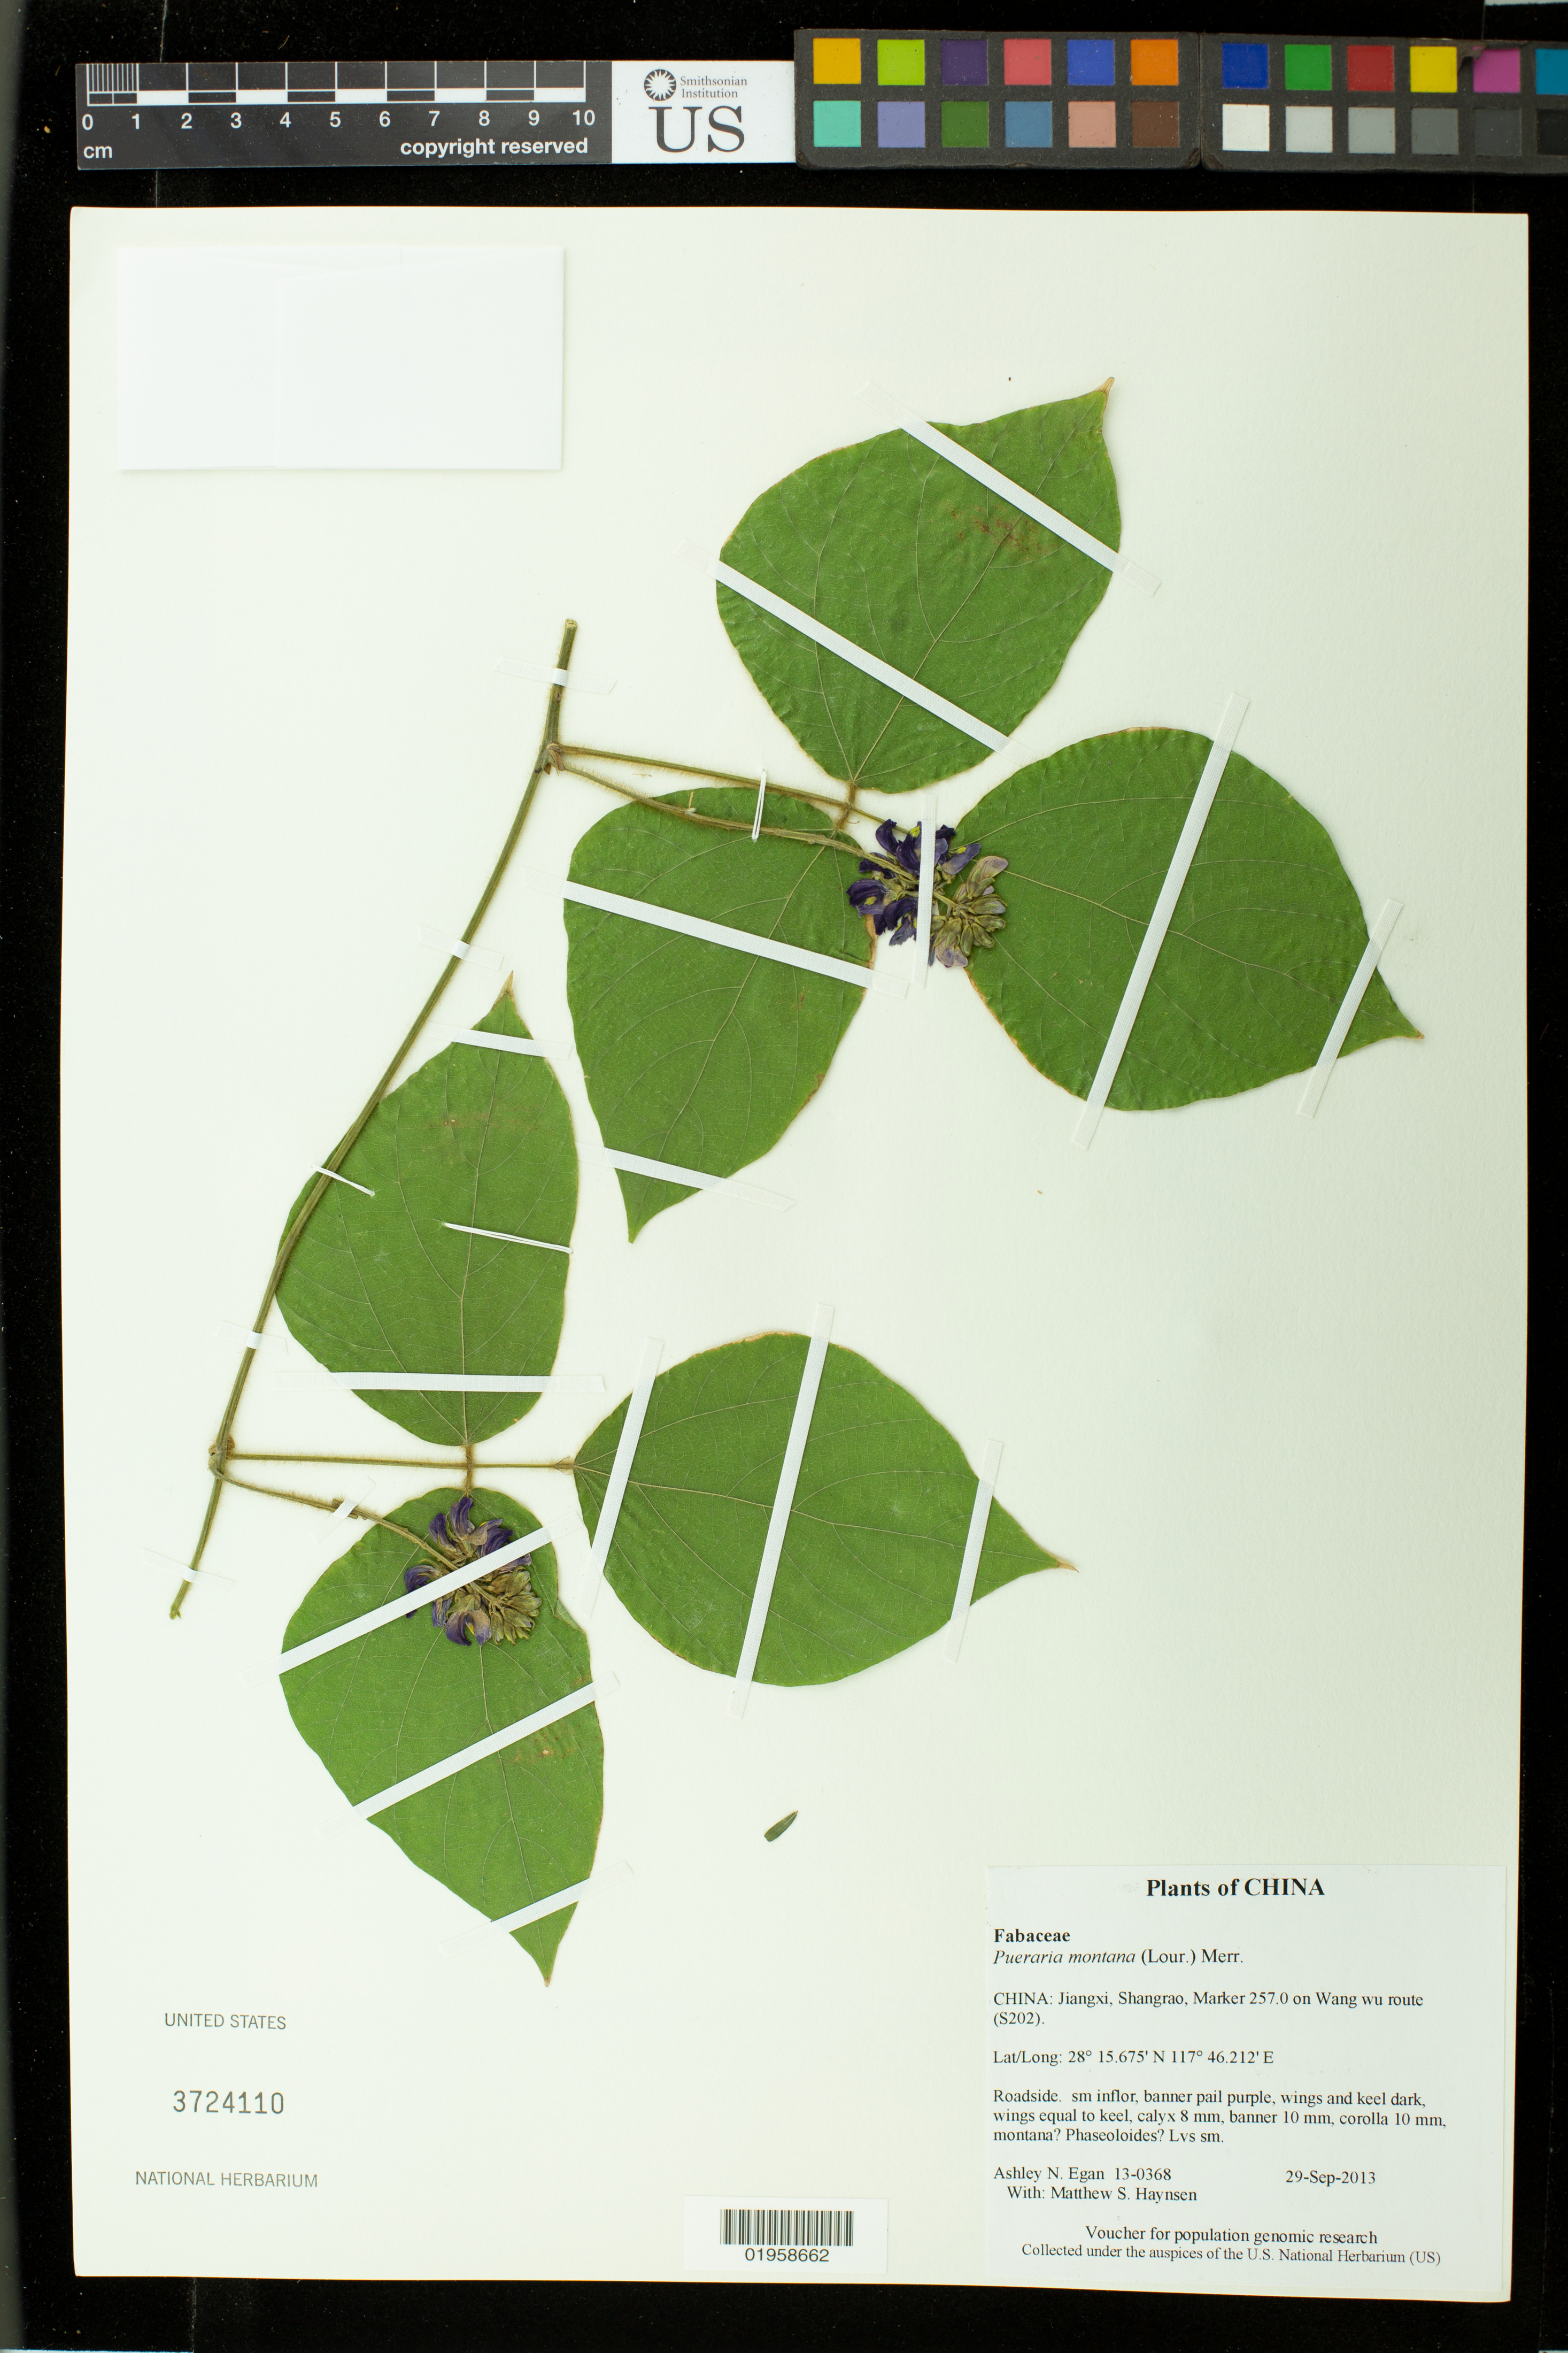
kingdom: Plantae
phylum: Tracheophyta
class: Magnoliopsida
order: Fabales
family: Fabaceae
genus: Pueraria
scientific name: Pueraria montana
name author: (Lour.) Merr.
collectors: A. N. Egan & M. Hansen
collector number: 13-0368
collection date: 2013-09-29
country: China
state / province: Jiangxi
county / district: Shangrao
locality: Marker 257.0 on Wang wu route (S202)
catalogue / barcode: US 3724110